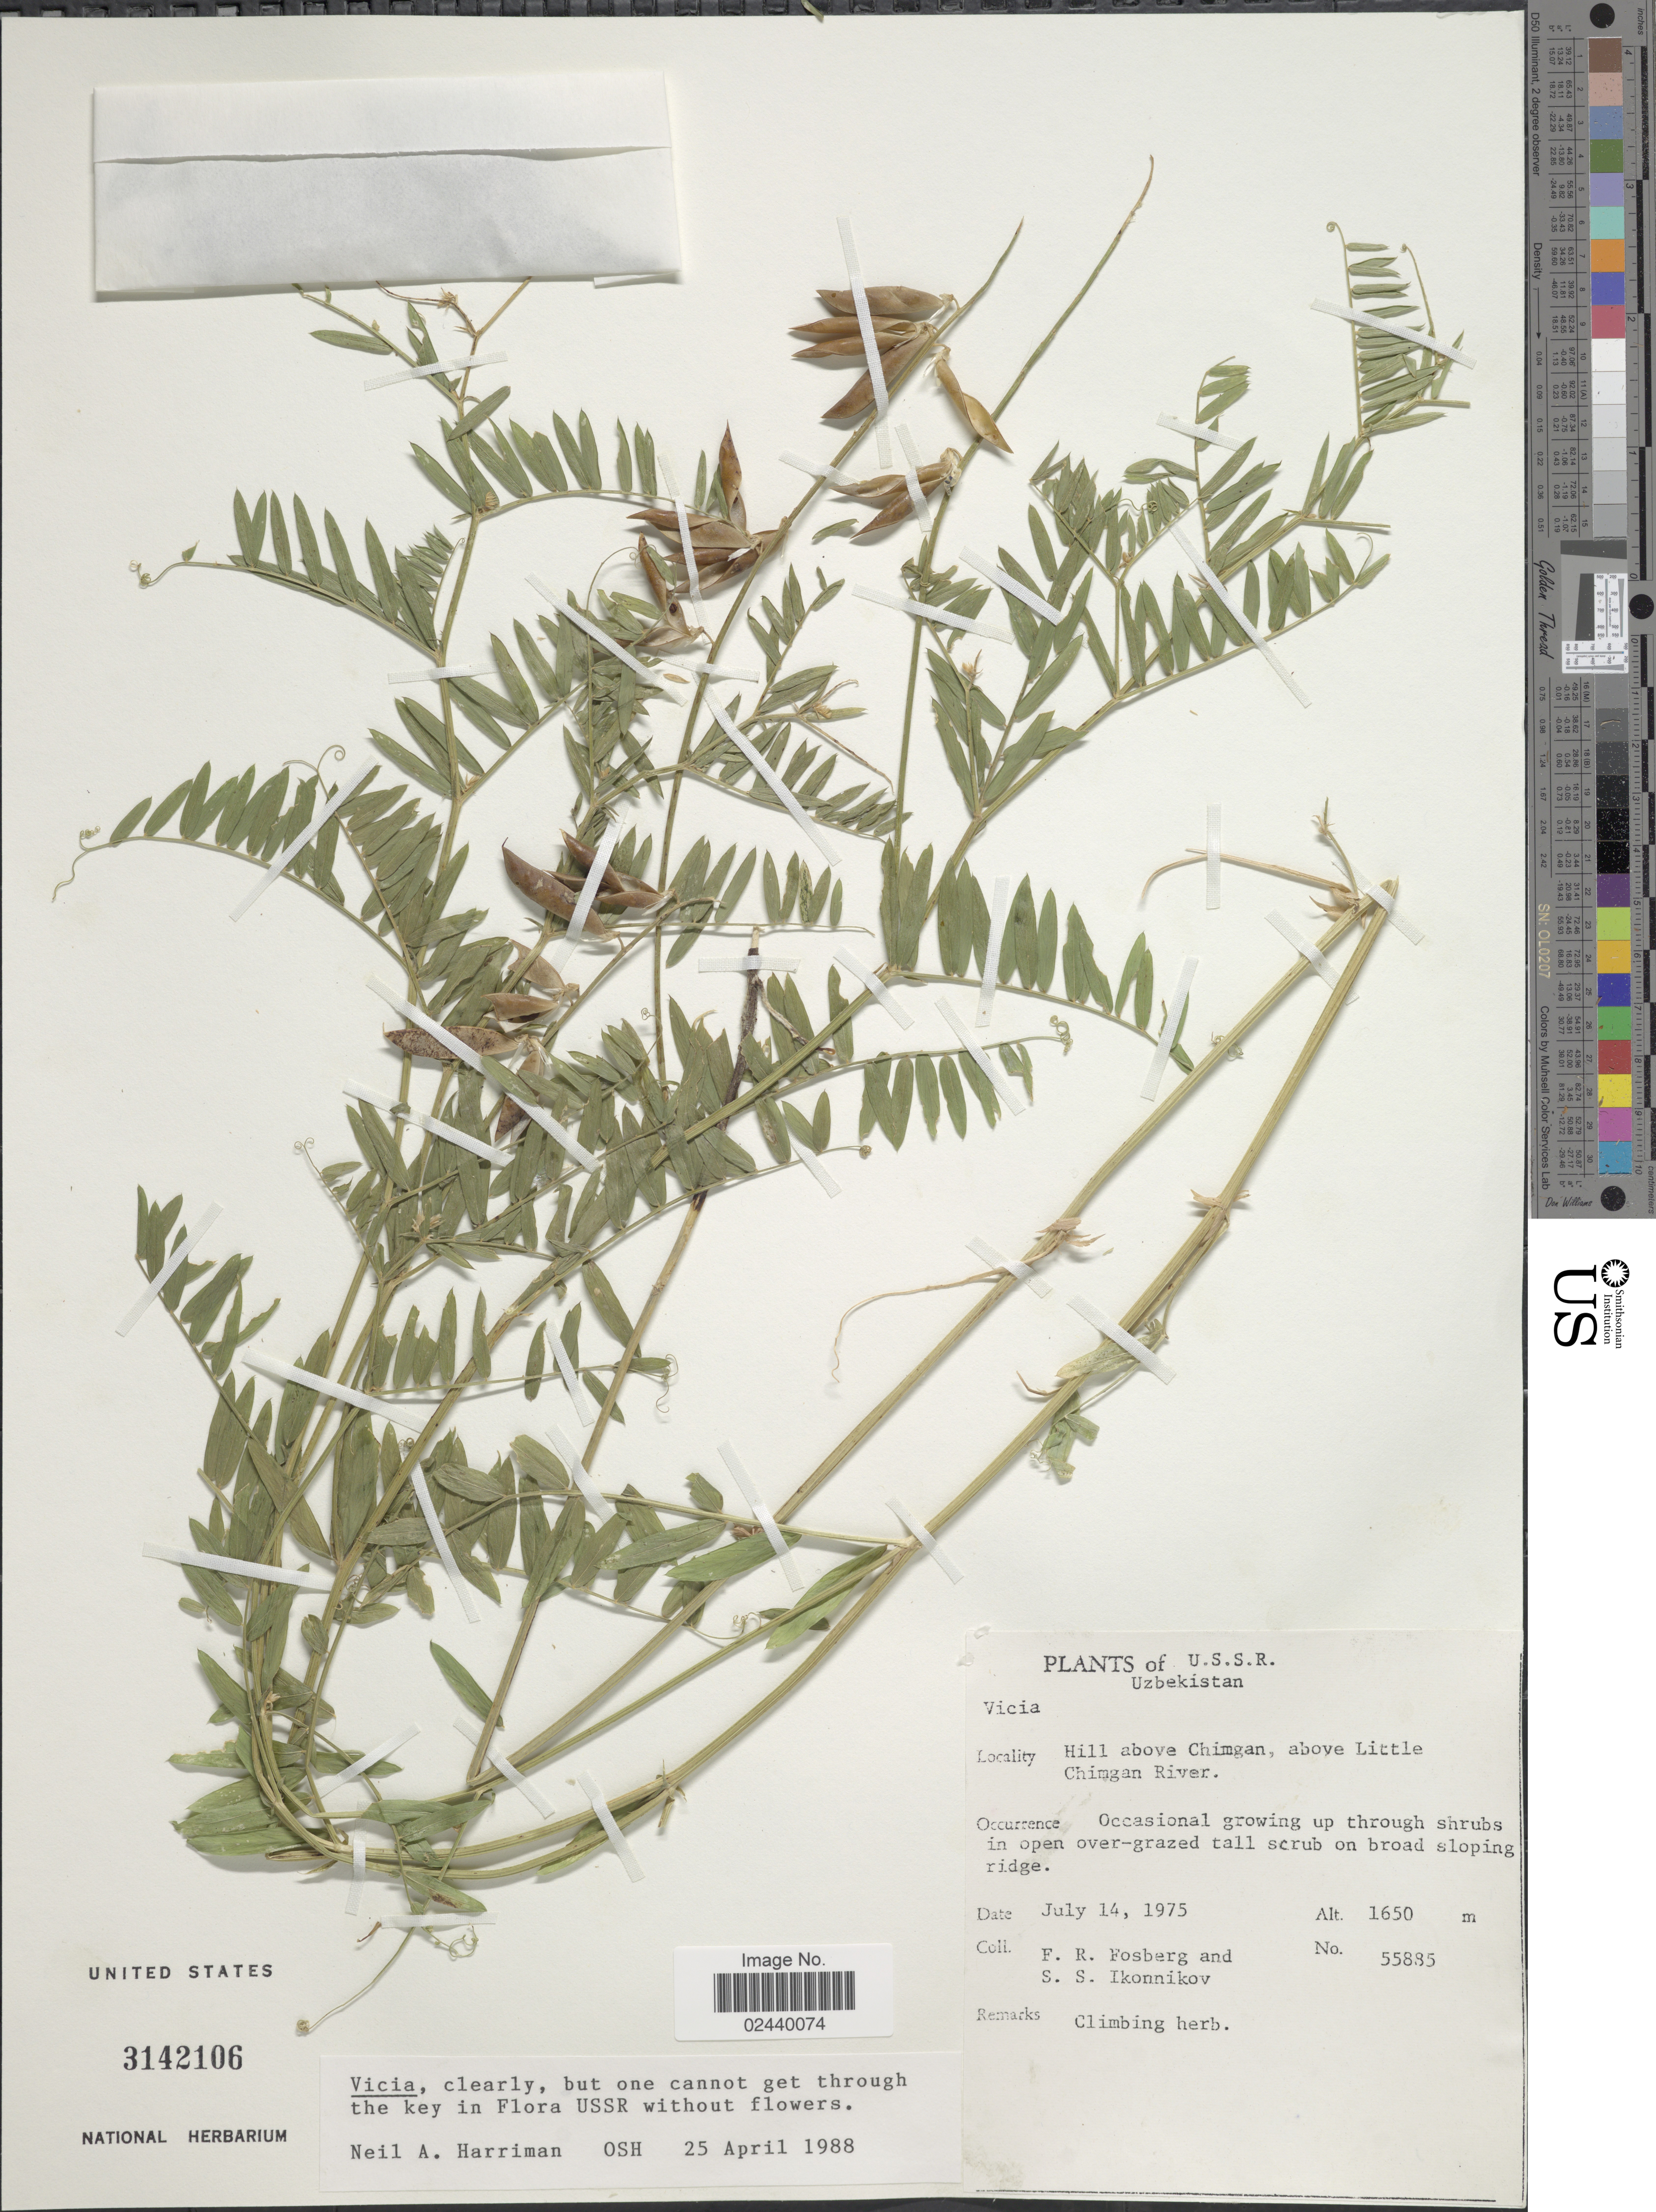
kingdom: Plantae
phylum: Tracheophyta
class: Magnoliopsida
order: Fabales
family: Fabaceae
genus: Vicia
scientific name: Vicia sp.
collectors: F. R. Fosberg & S. Ikonnikov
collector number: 55885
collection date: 1975-07-14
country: Uzbekistan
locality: U.S.S.R., Hill above Chimga, above Little Chimgan River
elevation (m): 1650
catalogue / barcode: US 3142106